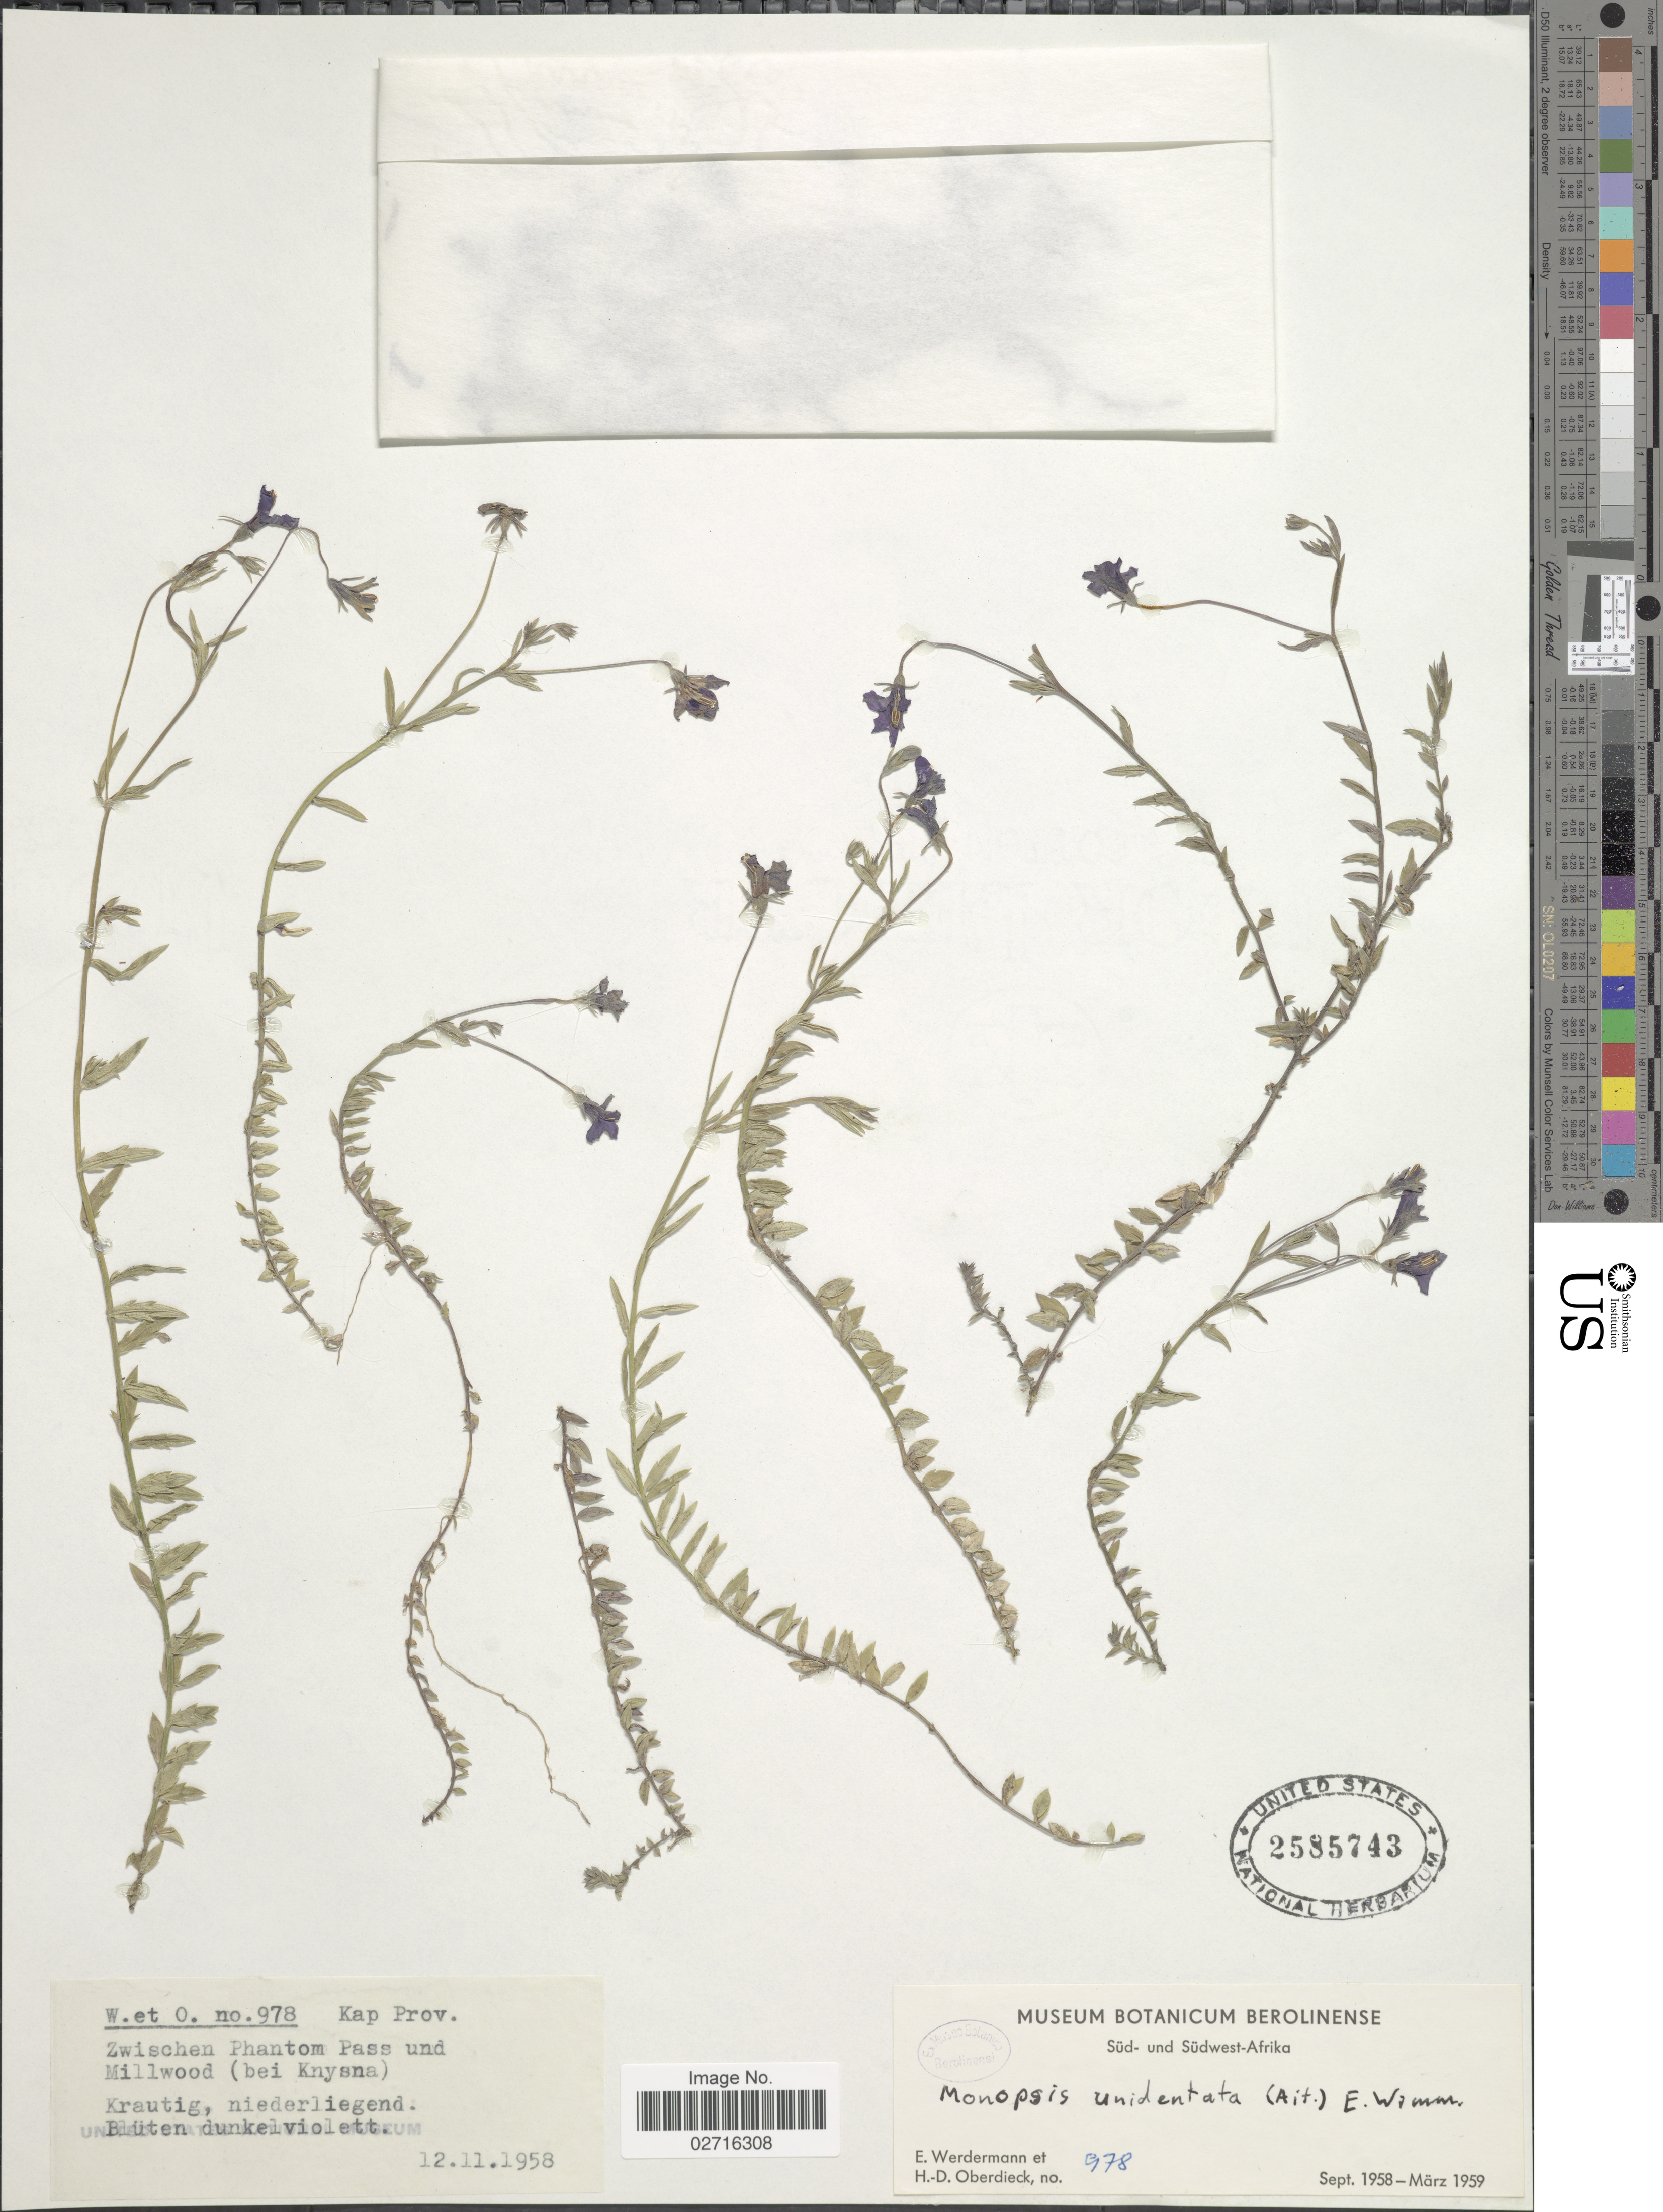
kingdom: Plantae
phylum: Tracheophyta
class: Magnoliopsida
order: Asterales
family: Campanulaceae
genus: Monopsis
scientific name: Monopsis unidentata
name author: (Dryand.) E. Wimm.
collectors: E. Werdermann & H. Oberdieck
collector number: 978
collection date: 1958-11-12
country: South Africa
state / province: Western Cape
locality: Sud- und Sudwest-Afrika, Kap Prov. Zwischen Phantom Pass und Millwood (bei Knysna)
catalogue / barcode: US 2585743